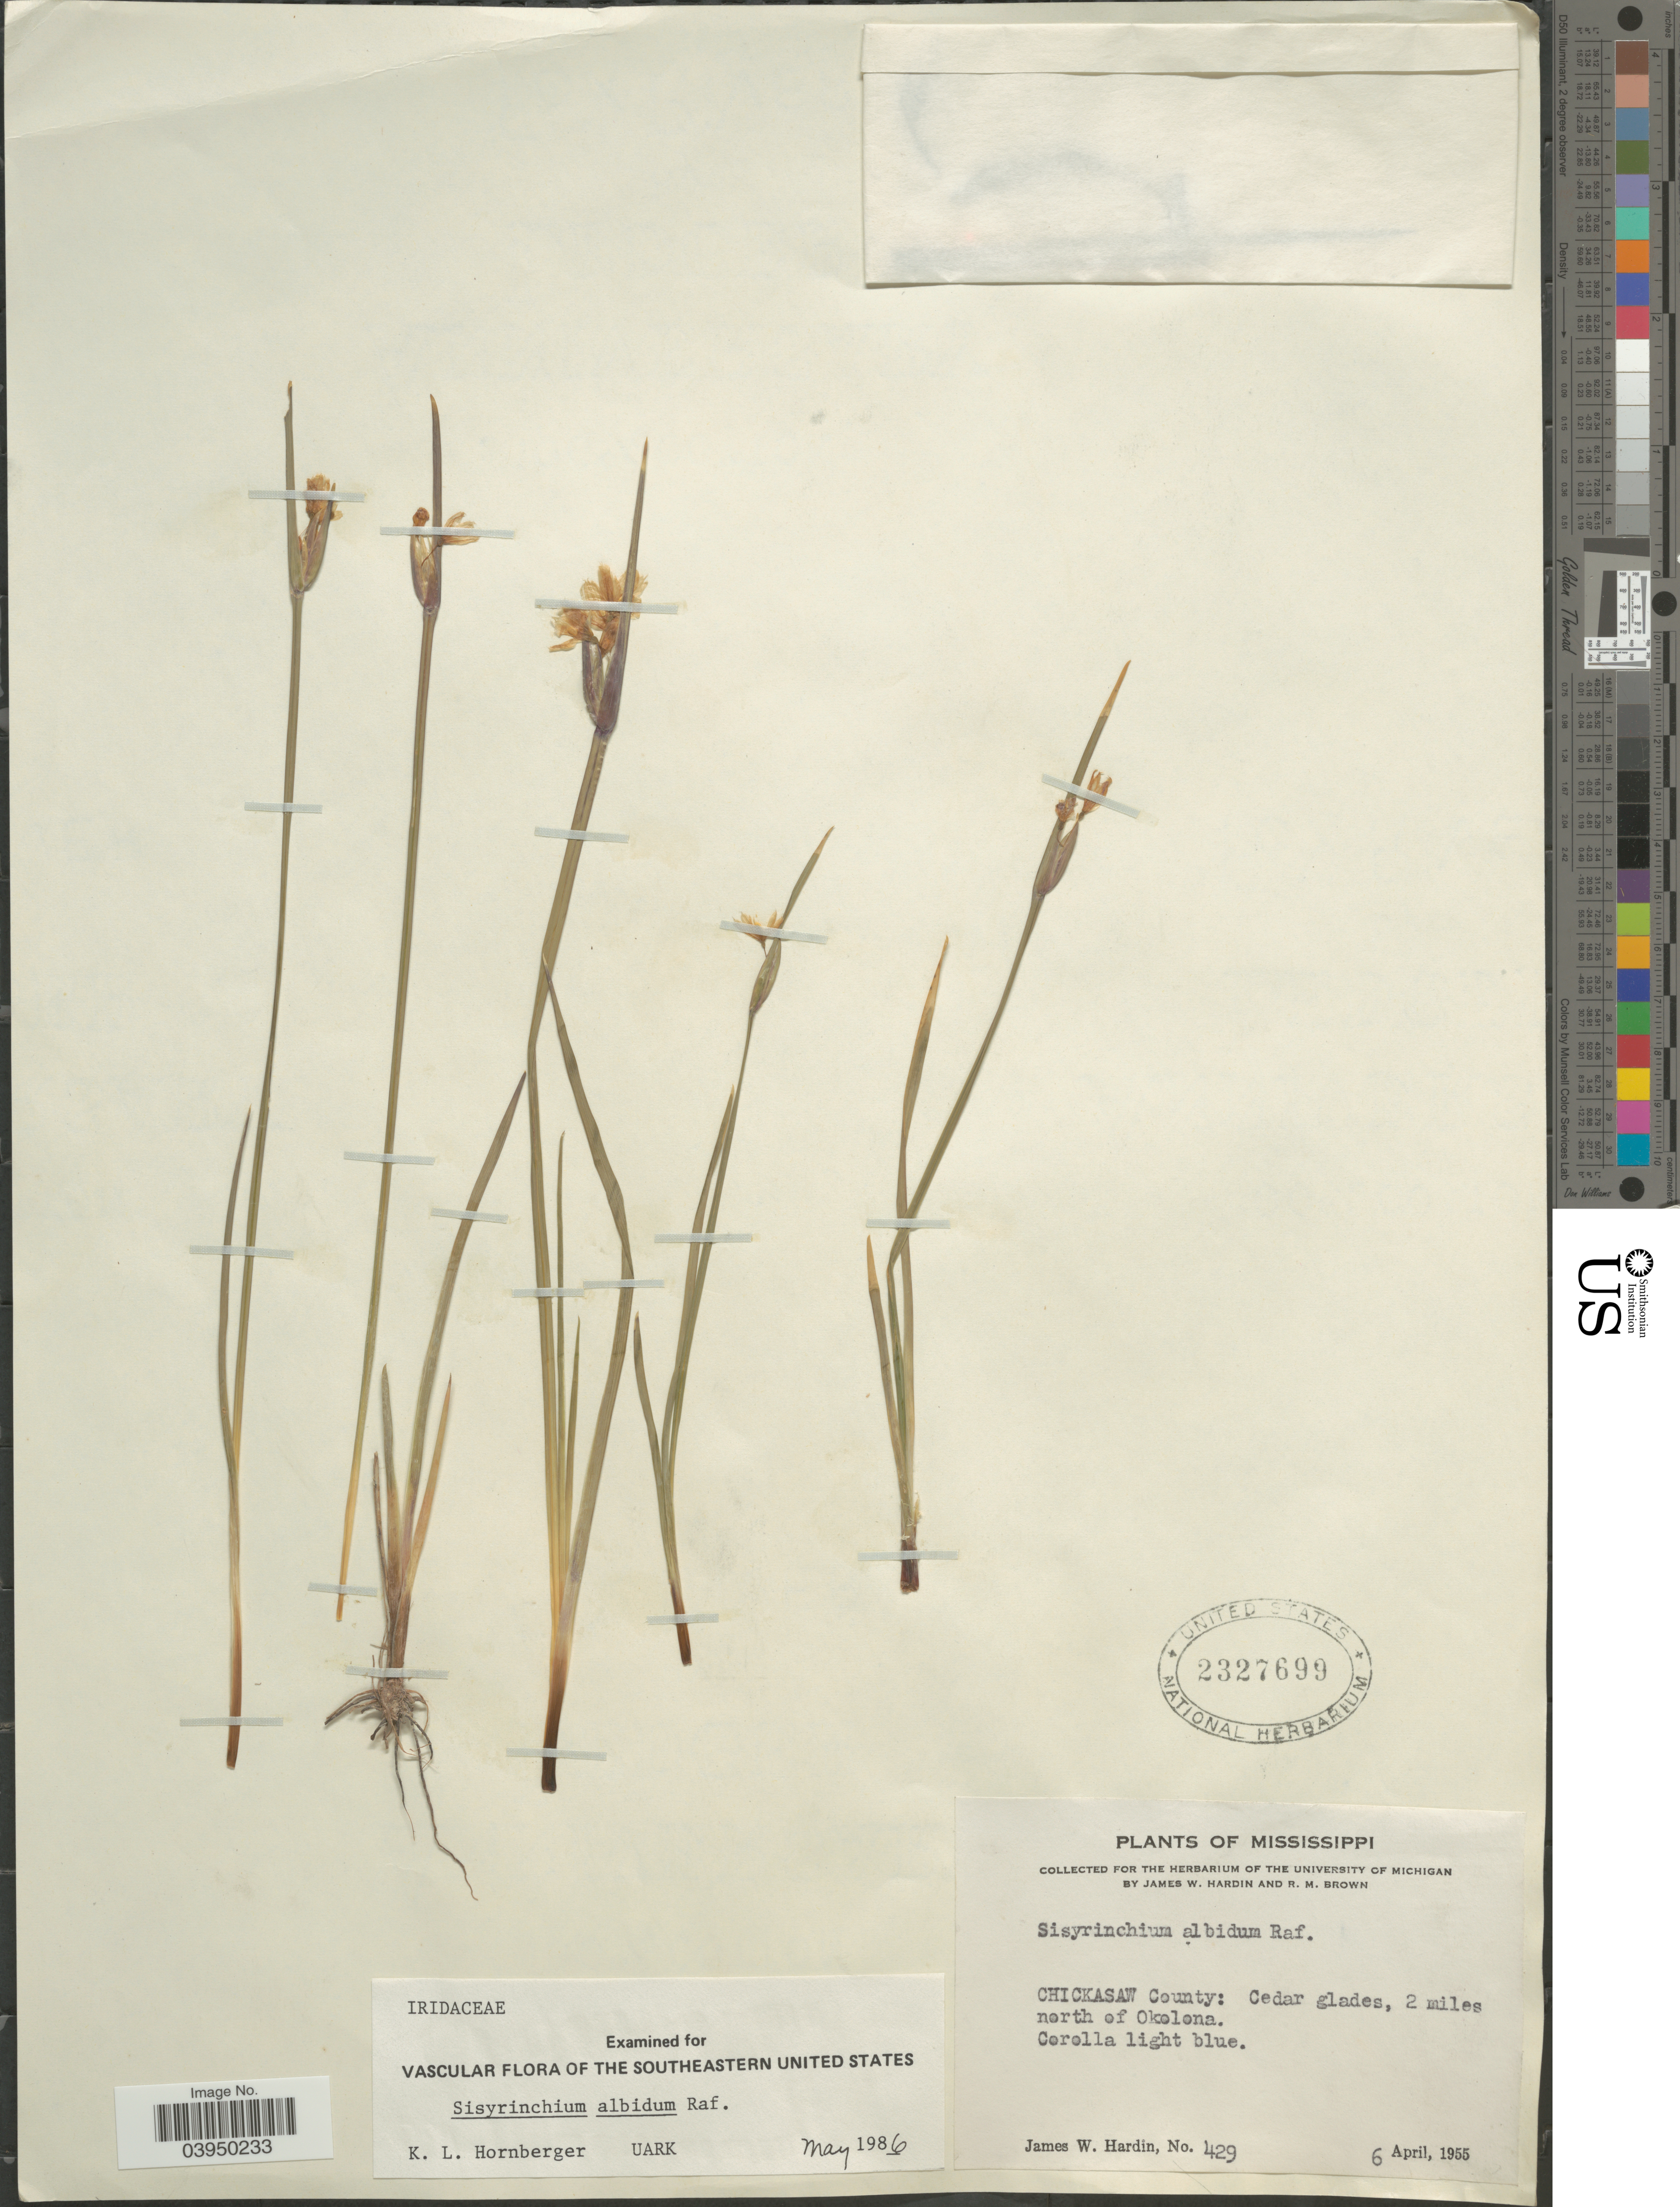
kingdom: Plantae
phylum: Tracheophyta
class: Liliopsida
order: Asparagales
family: Iridaceae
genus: Sisyrinchium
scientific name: Sisyrinchium albidum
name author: Raf.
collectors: J. W. Hardin & R. Brown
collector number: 429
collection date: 1955-04-06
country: United States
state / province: Mississippi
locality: Chickasaw CountY: Cedar glades, 2 miles north of Okolona.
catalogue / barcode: US 2327699